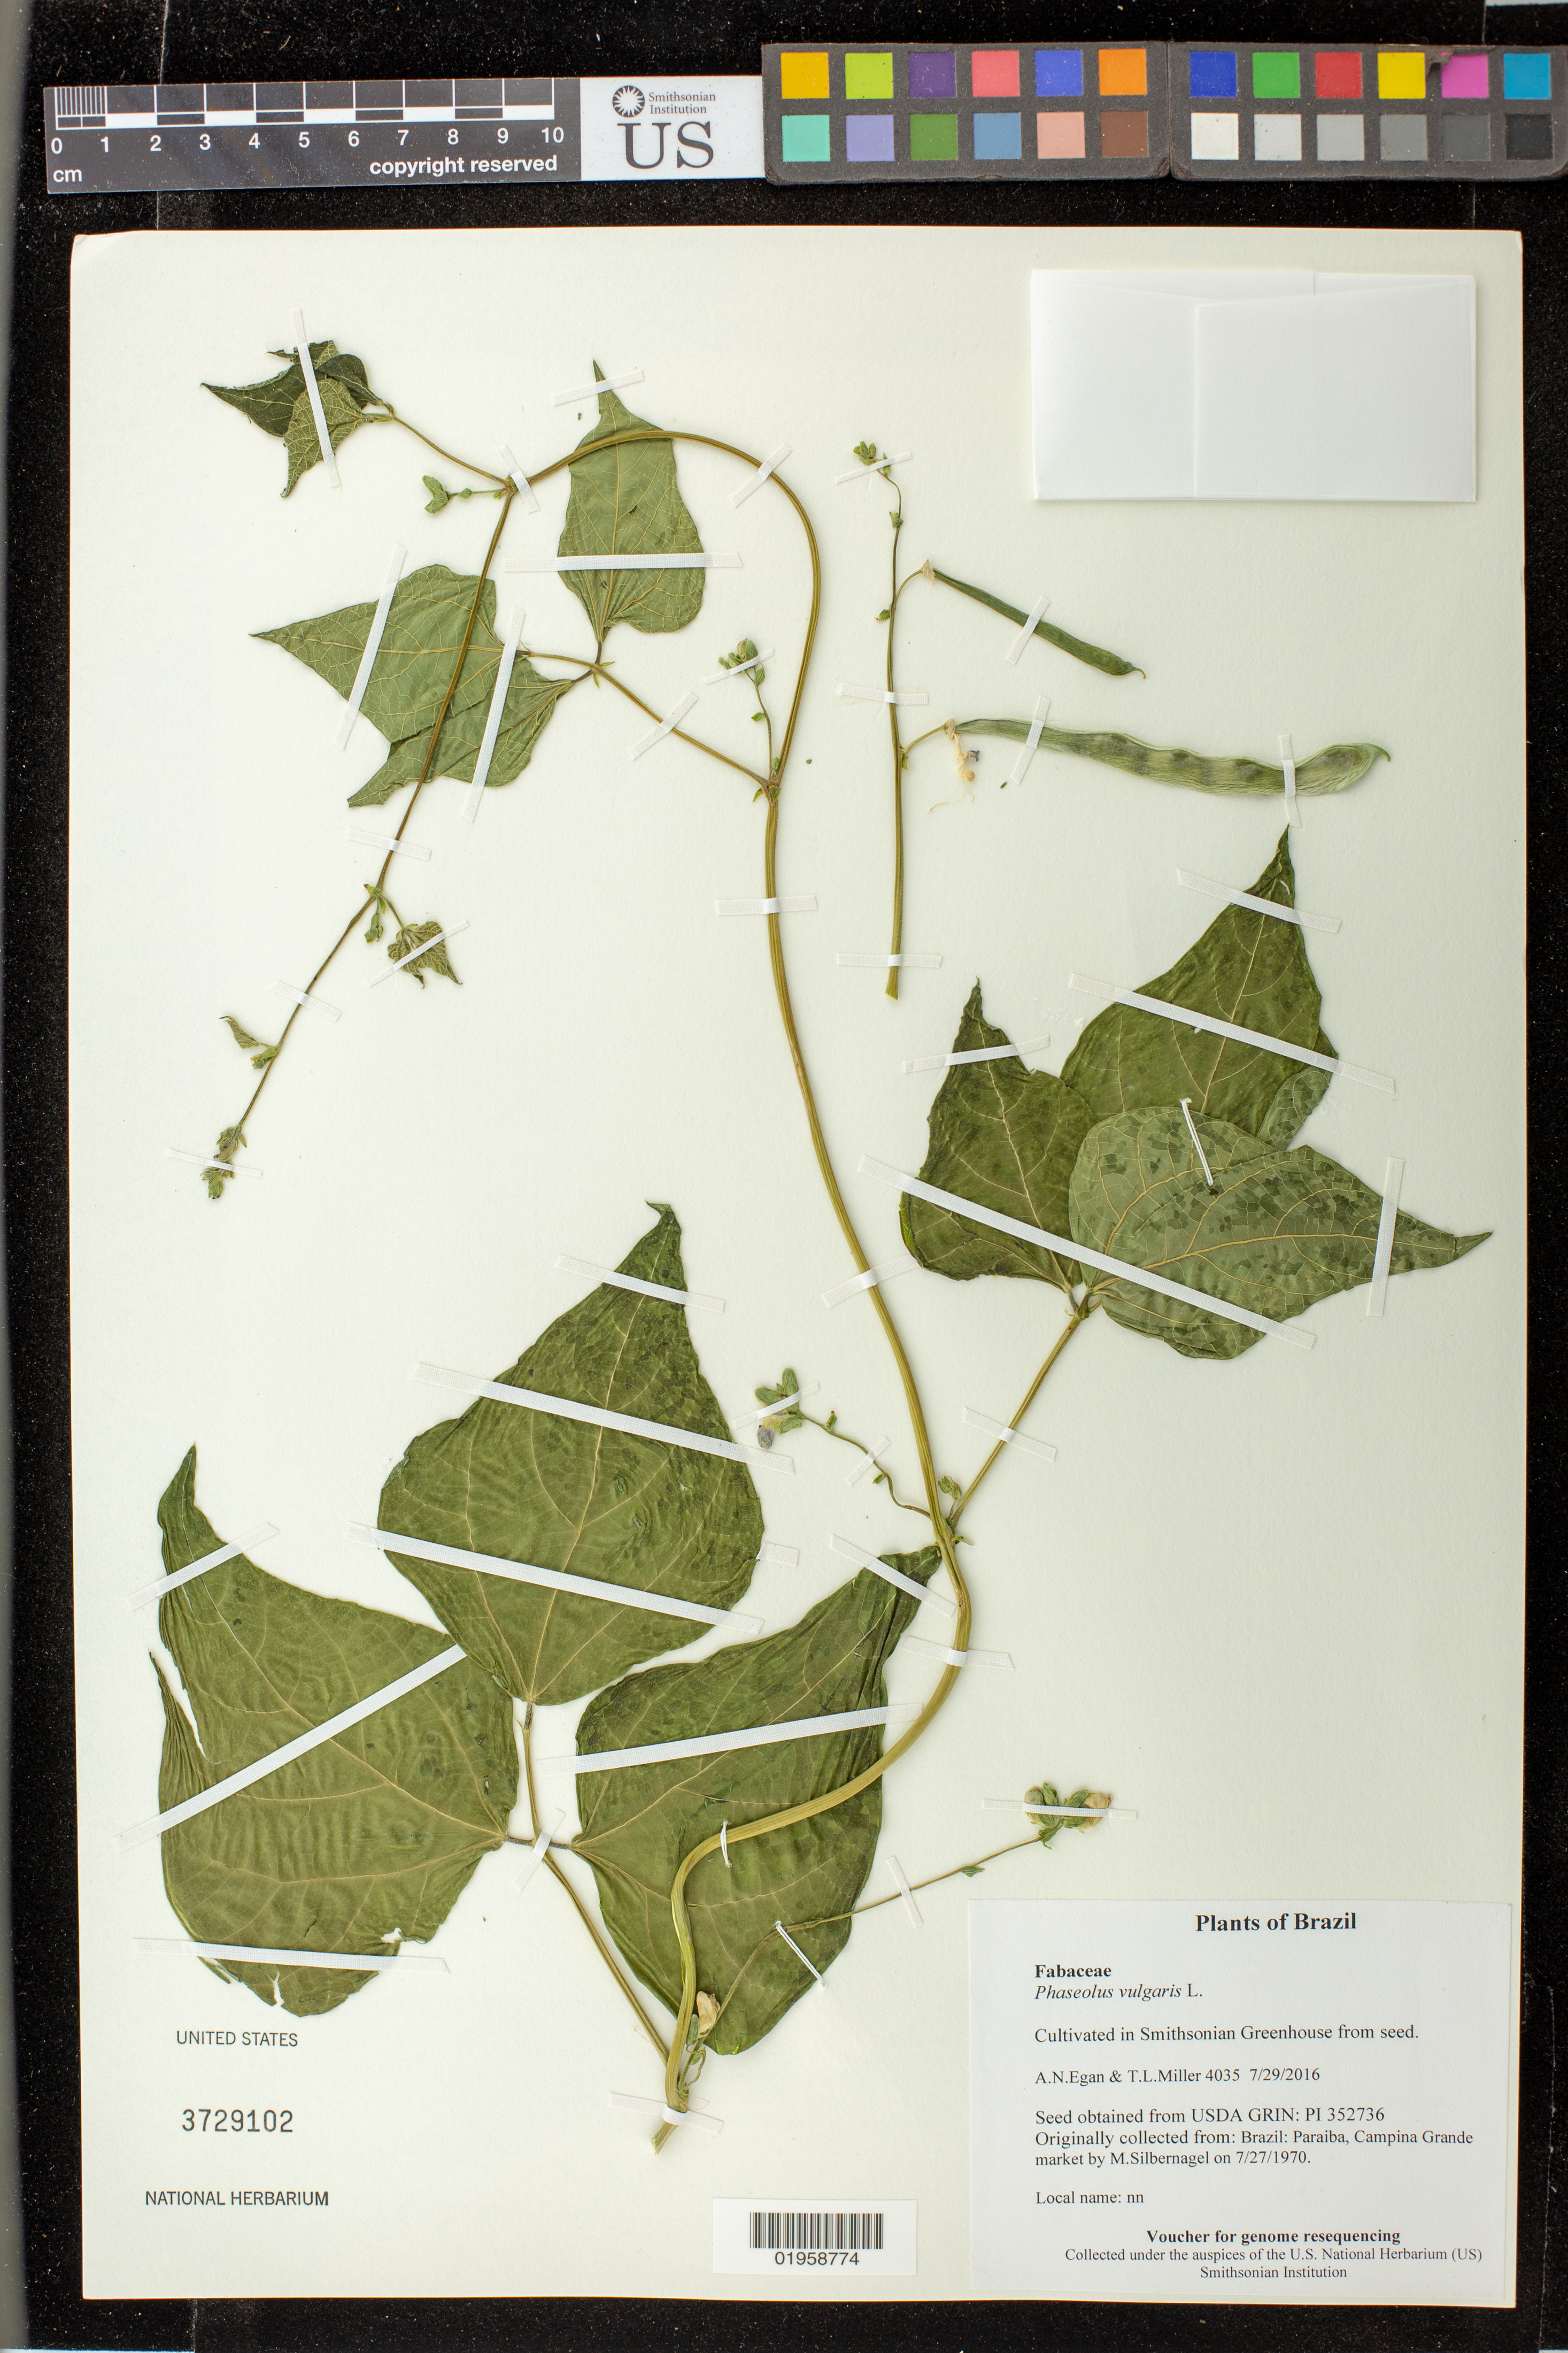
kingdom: Plantae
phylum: Tracheophyta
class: Magnoliopsida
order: Fabales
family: Fabaceae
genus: Phaseolus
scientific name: Phaseolus vulgaris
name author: L.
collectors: A. N. Egan & T. L. Miller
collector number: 4035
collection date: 2016-07-29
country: United States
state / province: Maryland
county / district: Prince George's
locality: Smithsonian's Museum Support Ctr; 4210 Suitland Pkwy., NMNH Botany Research Greenhouses. Suitland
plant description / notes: Originally collected in Brazil, Paraiba, Campina Grande market on 1970-07-27. M.Silbernagel (collector); Grown from seed acquired from the USDA's GRIN seed bank.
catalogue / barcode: US 3729102